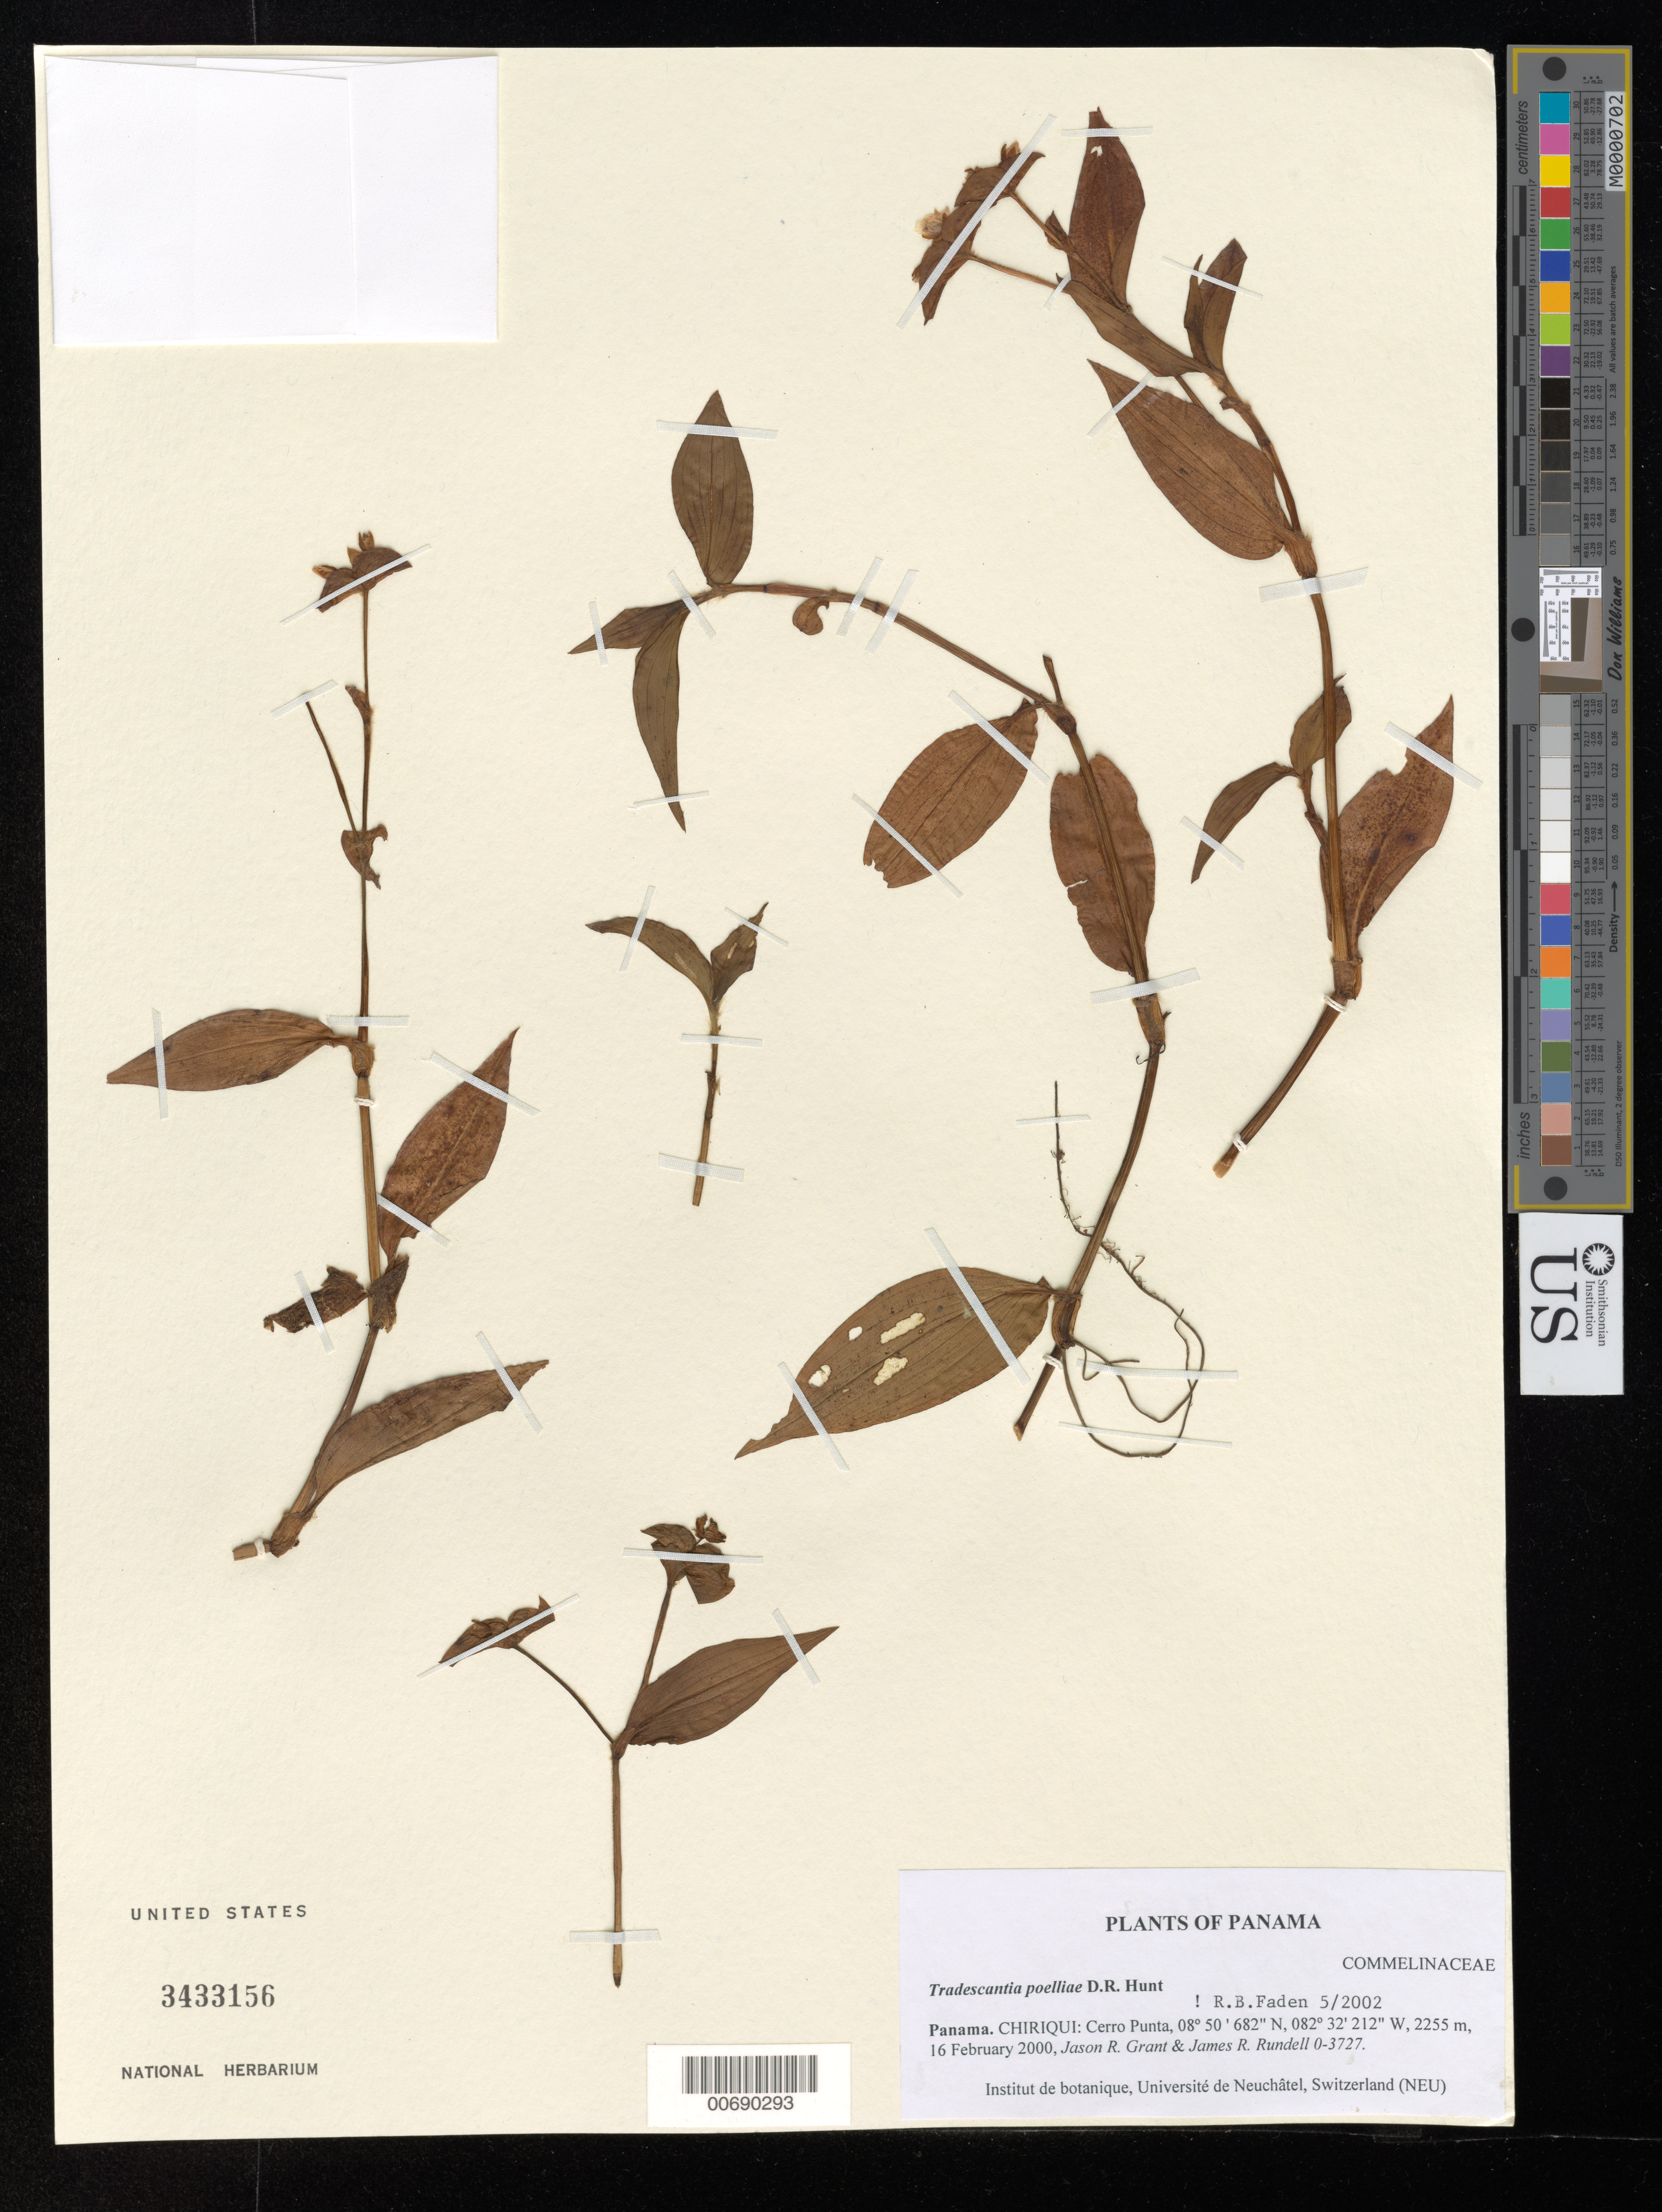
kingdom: Plantae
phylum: Tracheophyta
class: Liliopsida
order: Commelinales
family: Commelinaceae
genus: Tradescantia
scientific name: Tradescantia poelliae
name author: D.R. Hunt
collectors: J. R. Grant & J. R. Rundell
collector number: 0-3727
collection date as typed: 16 Feb 2000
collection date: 2000-02-16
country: Panama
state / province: Chiriquí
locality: Cerro Punta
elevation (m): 2255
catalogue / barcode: US 3433156